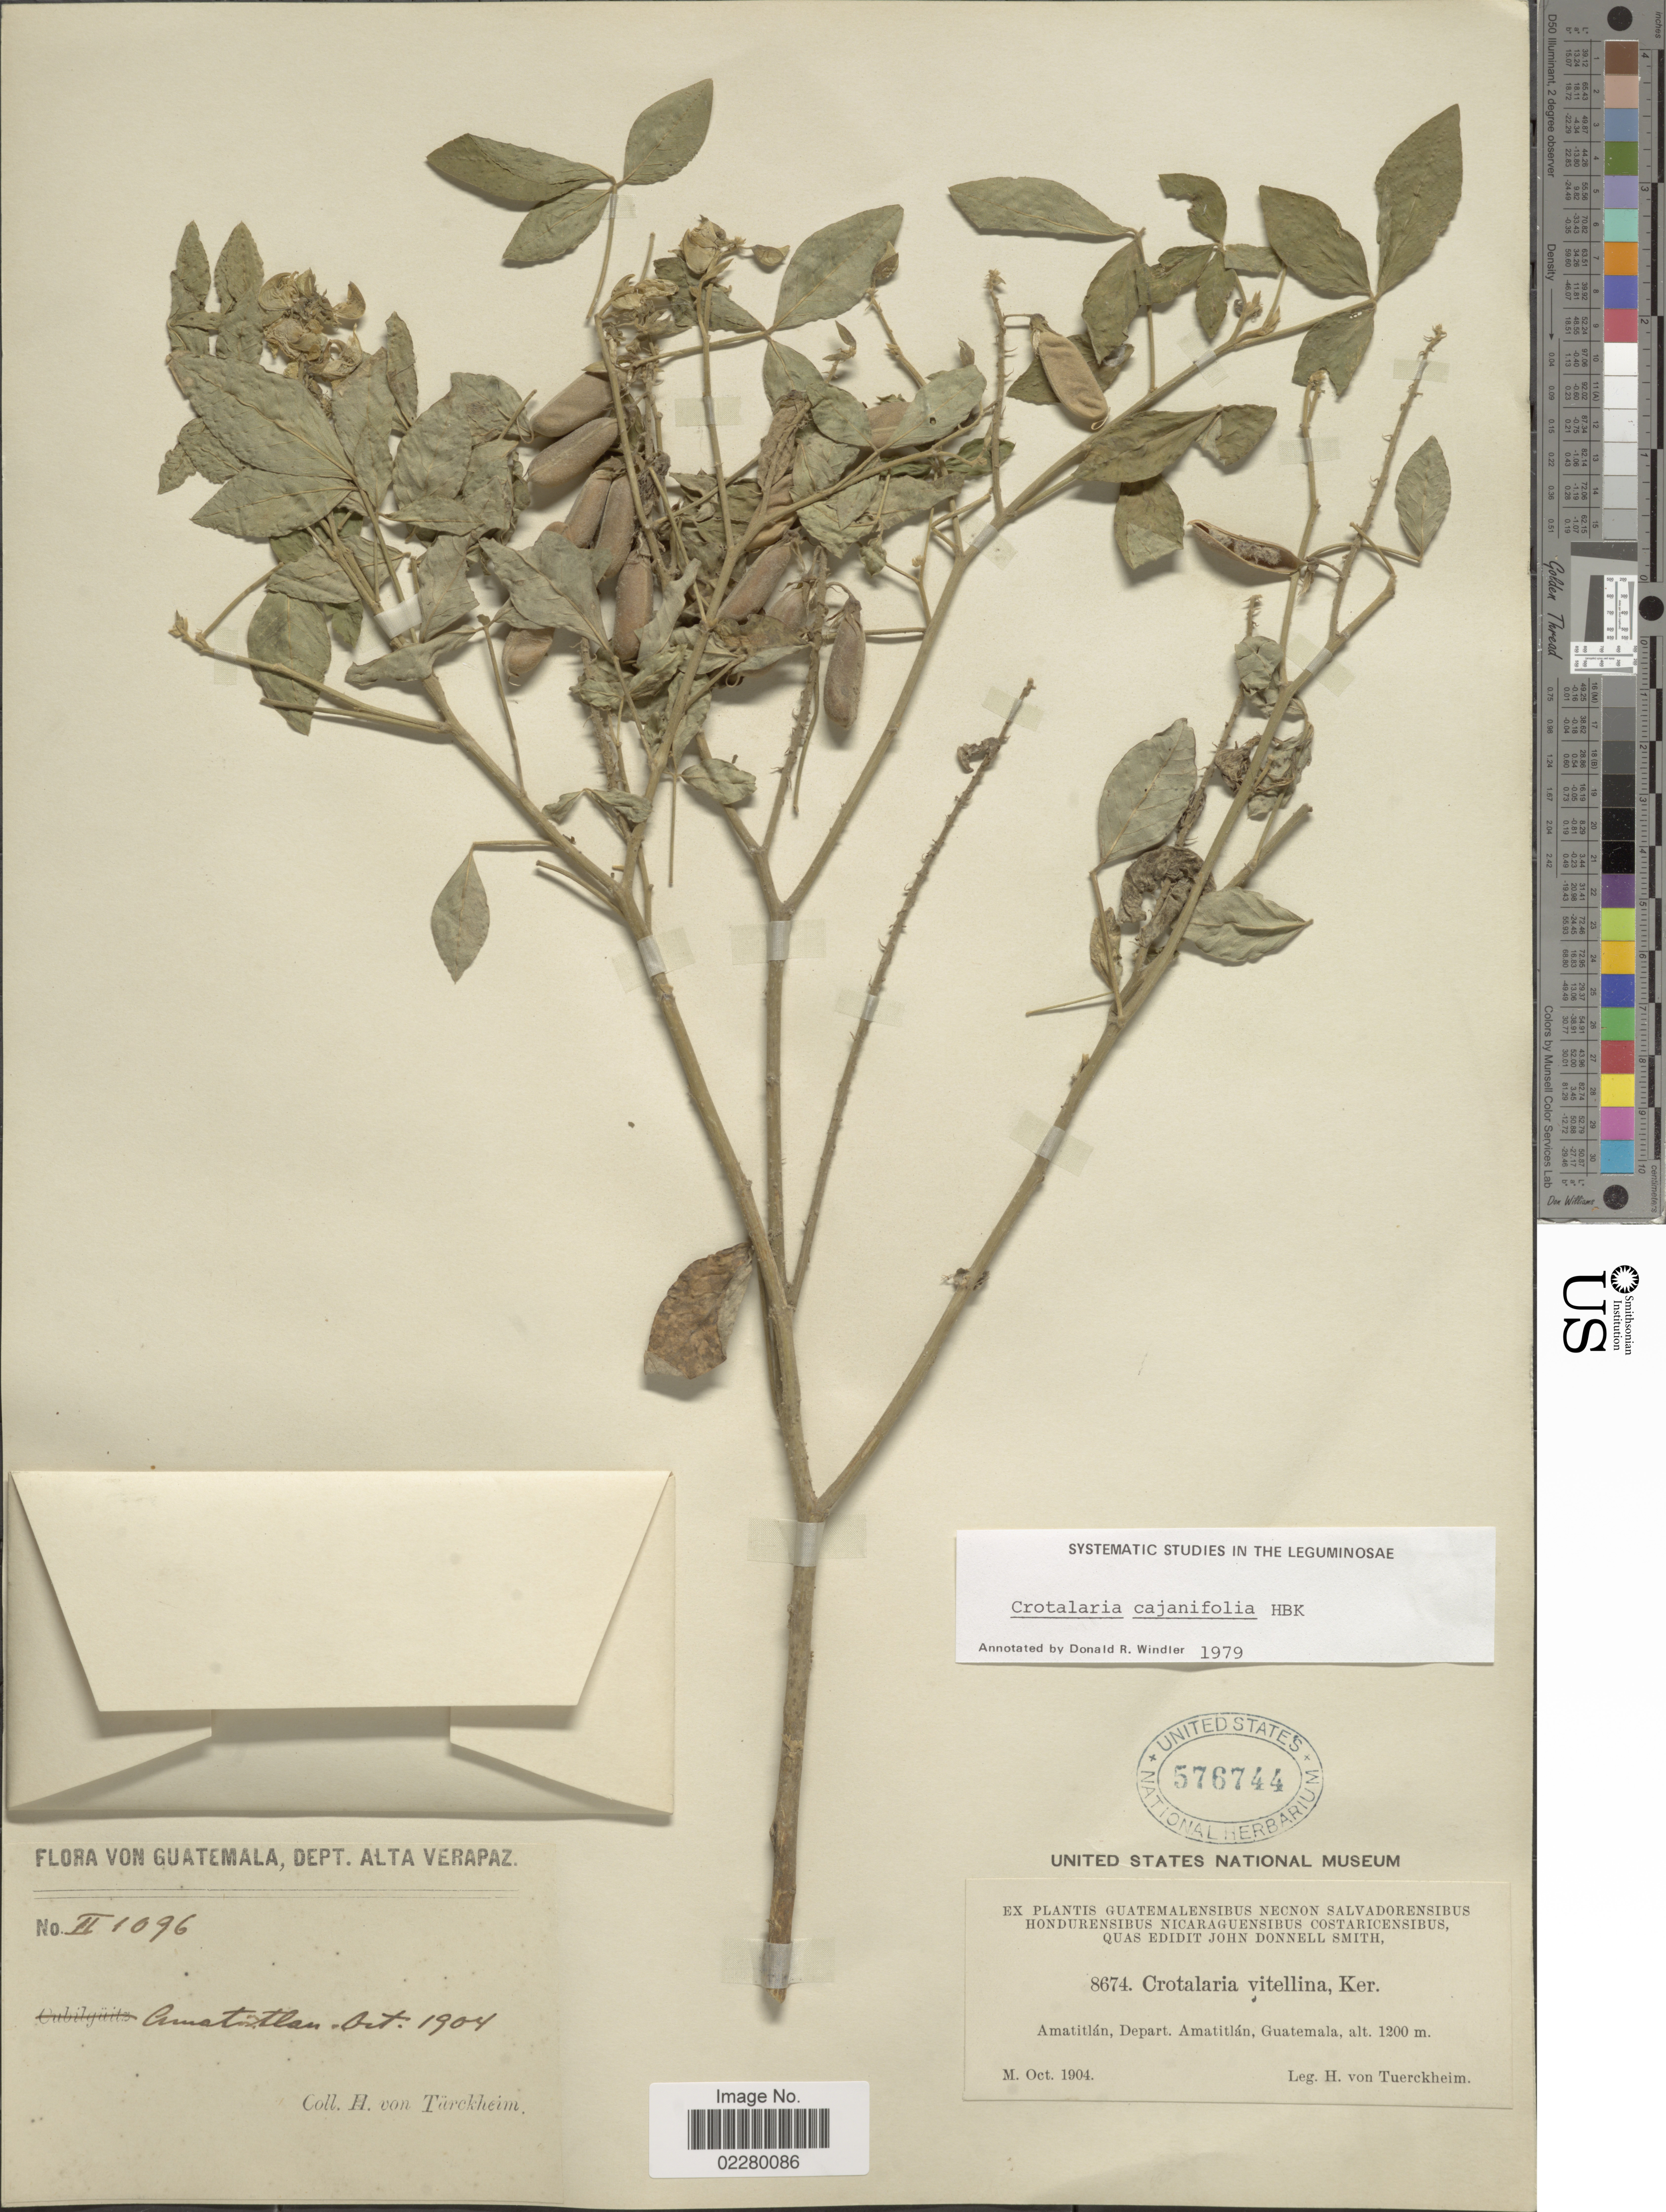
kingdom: Plantae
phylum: Tracheophyta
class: Magnoliopsida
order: Fabales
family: Fabaceae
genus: Crotalaria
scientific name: Crotalaria cajanifolia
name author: Kunth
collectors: H. von Tuerckheim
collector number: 8674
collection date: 1904-10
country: Guatemala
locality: Amatitlán, Depart. Amatitlán, Guatemala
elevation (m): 1200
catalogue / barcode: US 576744